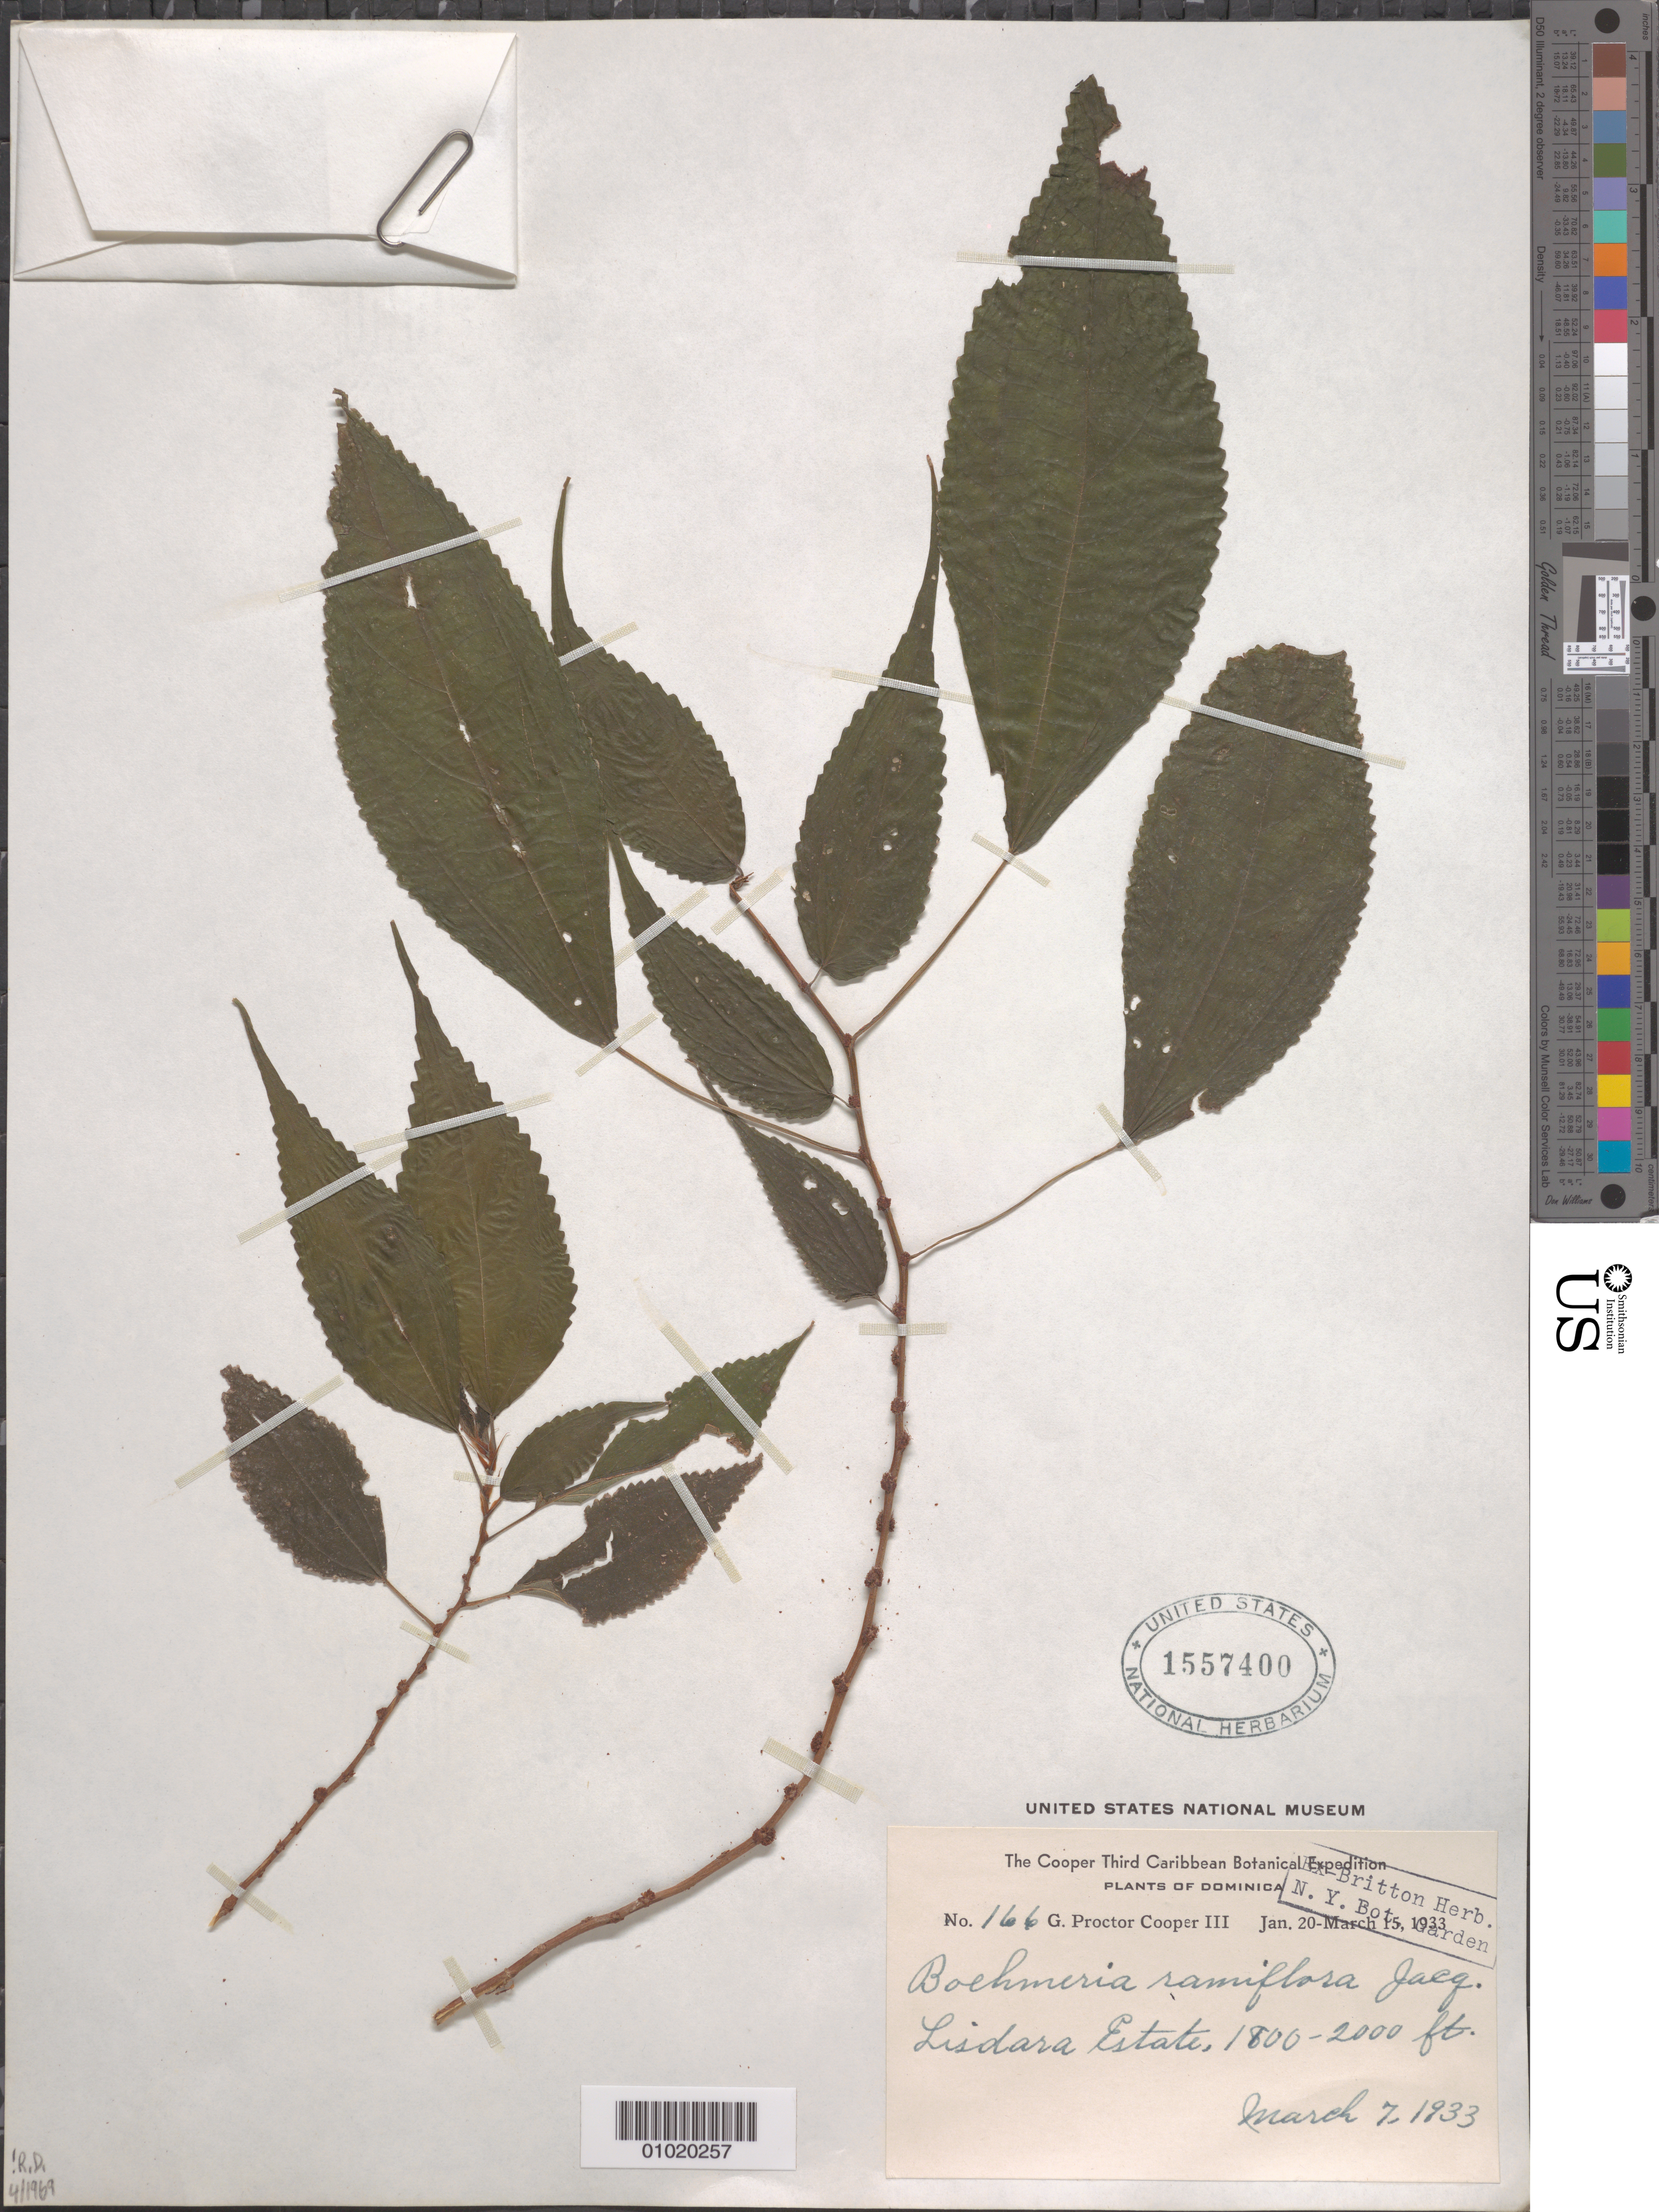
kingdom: Plantae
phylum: Tracheophyta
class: Magnoliopsida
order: Rosales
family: Urticaceae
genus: Boehmeria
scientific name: Boehmeria ramiflora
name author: Jacq.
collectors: G. Cooper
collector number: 166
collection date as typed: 07 Mar 1933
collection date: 1933-03-07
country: Dominica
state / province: St. Patrick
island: Dominica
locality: Lisdara Estate.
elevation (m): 549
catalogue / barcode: US 1557400